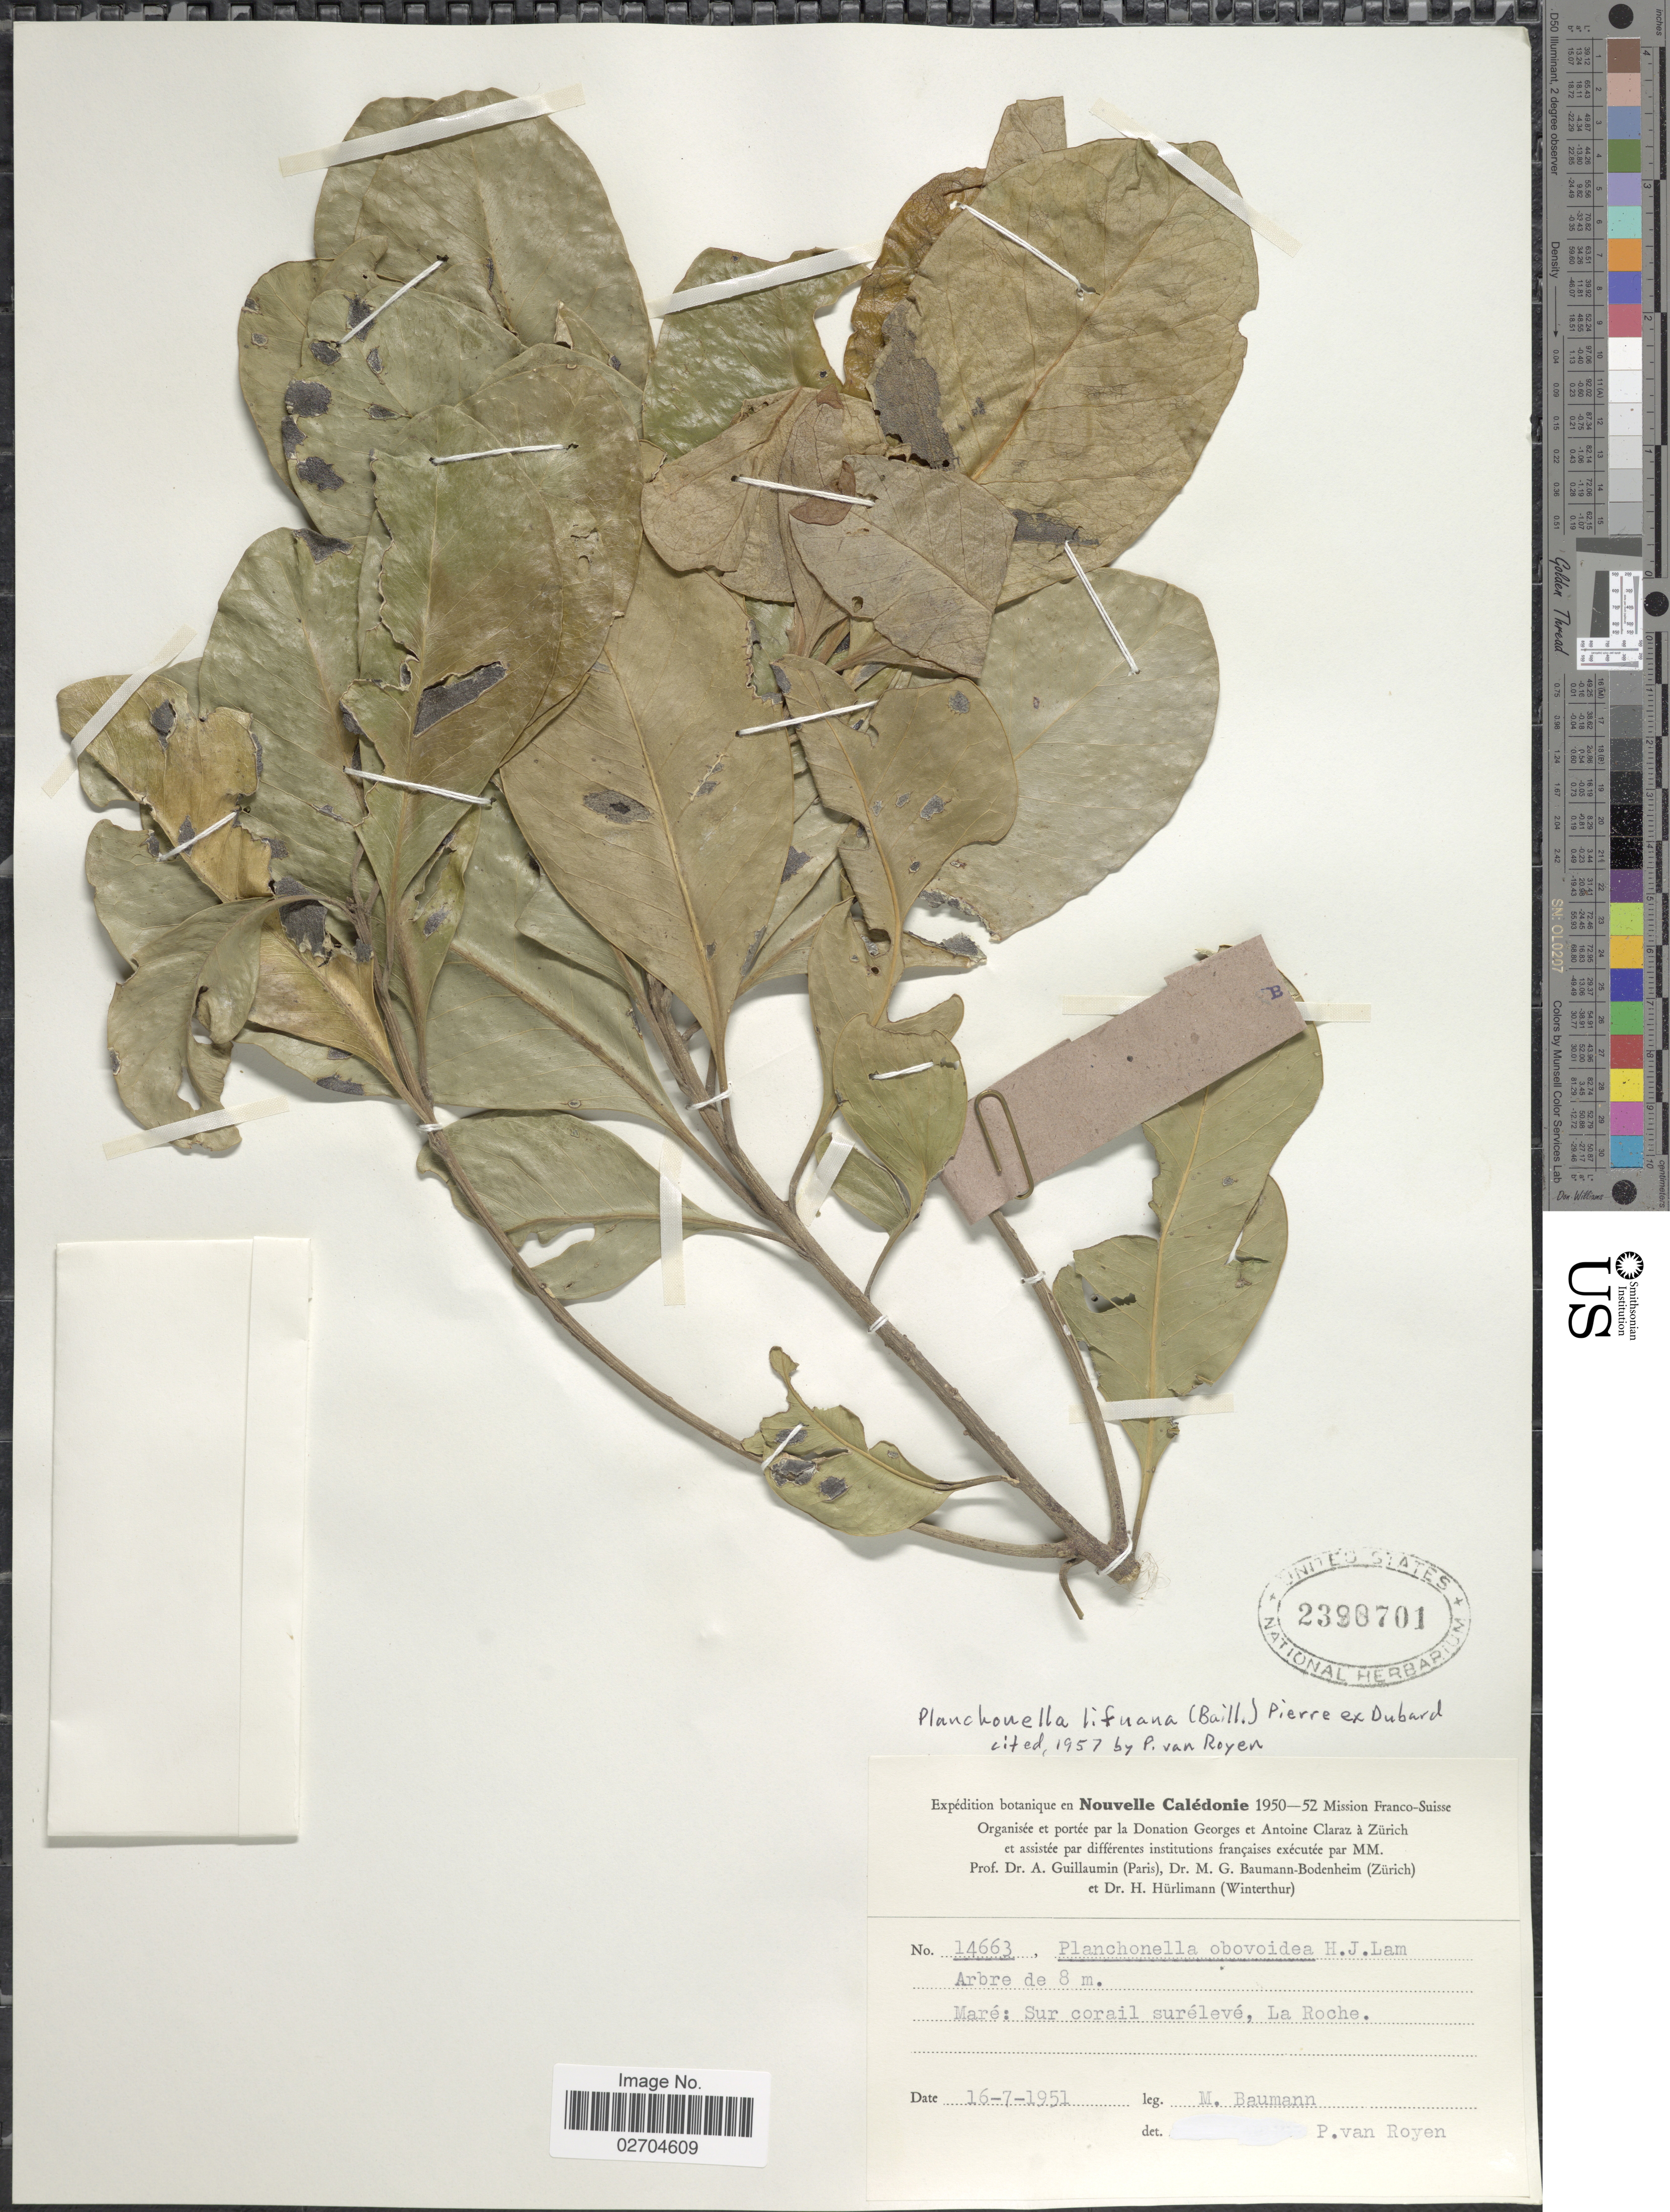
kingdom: Plantae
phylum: Tracheophyta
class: Magnoliopsida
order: Ericales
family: Sapotaceae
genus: Planchonella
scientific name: Planchonella laetevirens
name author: (Baill.) Pierre ex Dubard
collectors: M. Baumann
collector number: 14663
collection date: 1951-07-16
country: New Caledonia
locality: Nouvelle Caledonie. Mare; Sur corail sureleve, La Roche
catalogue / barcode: US 2398701